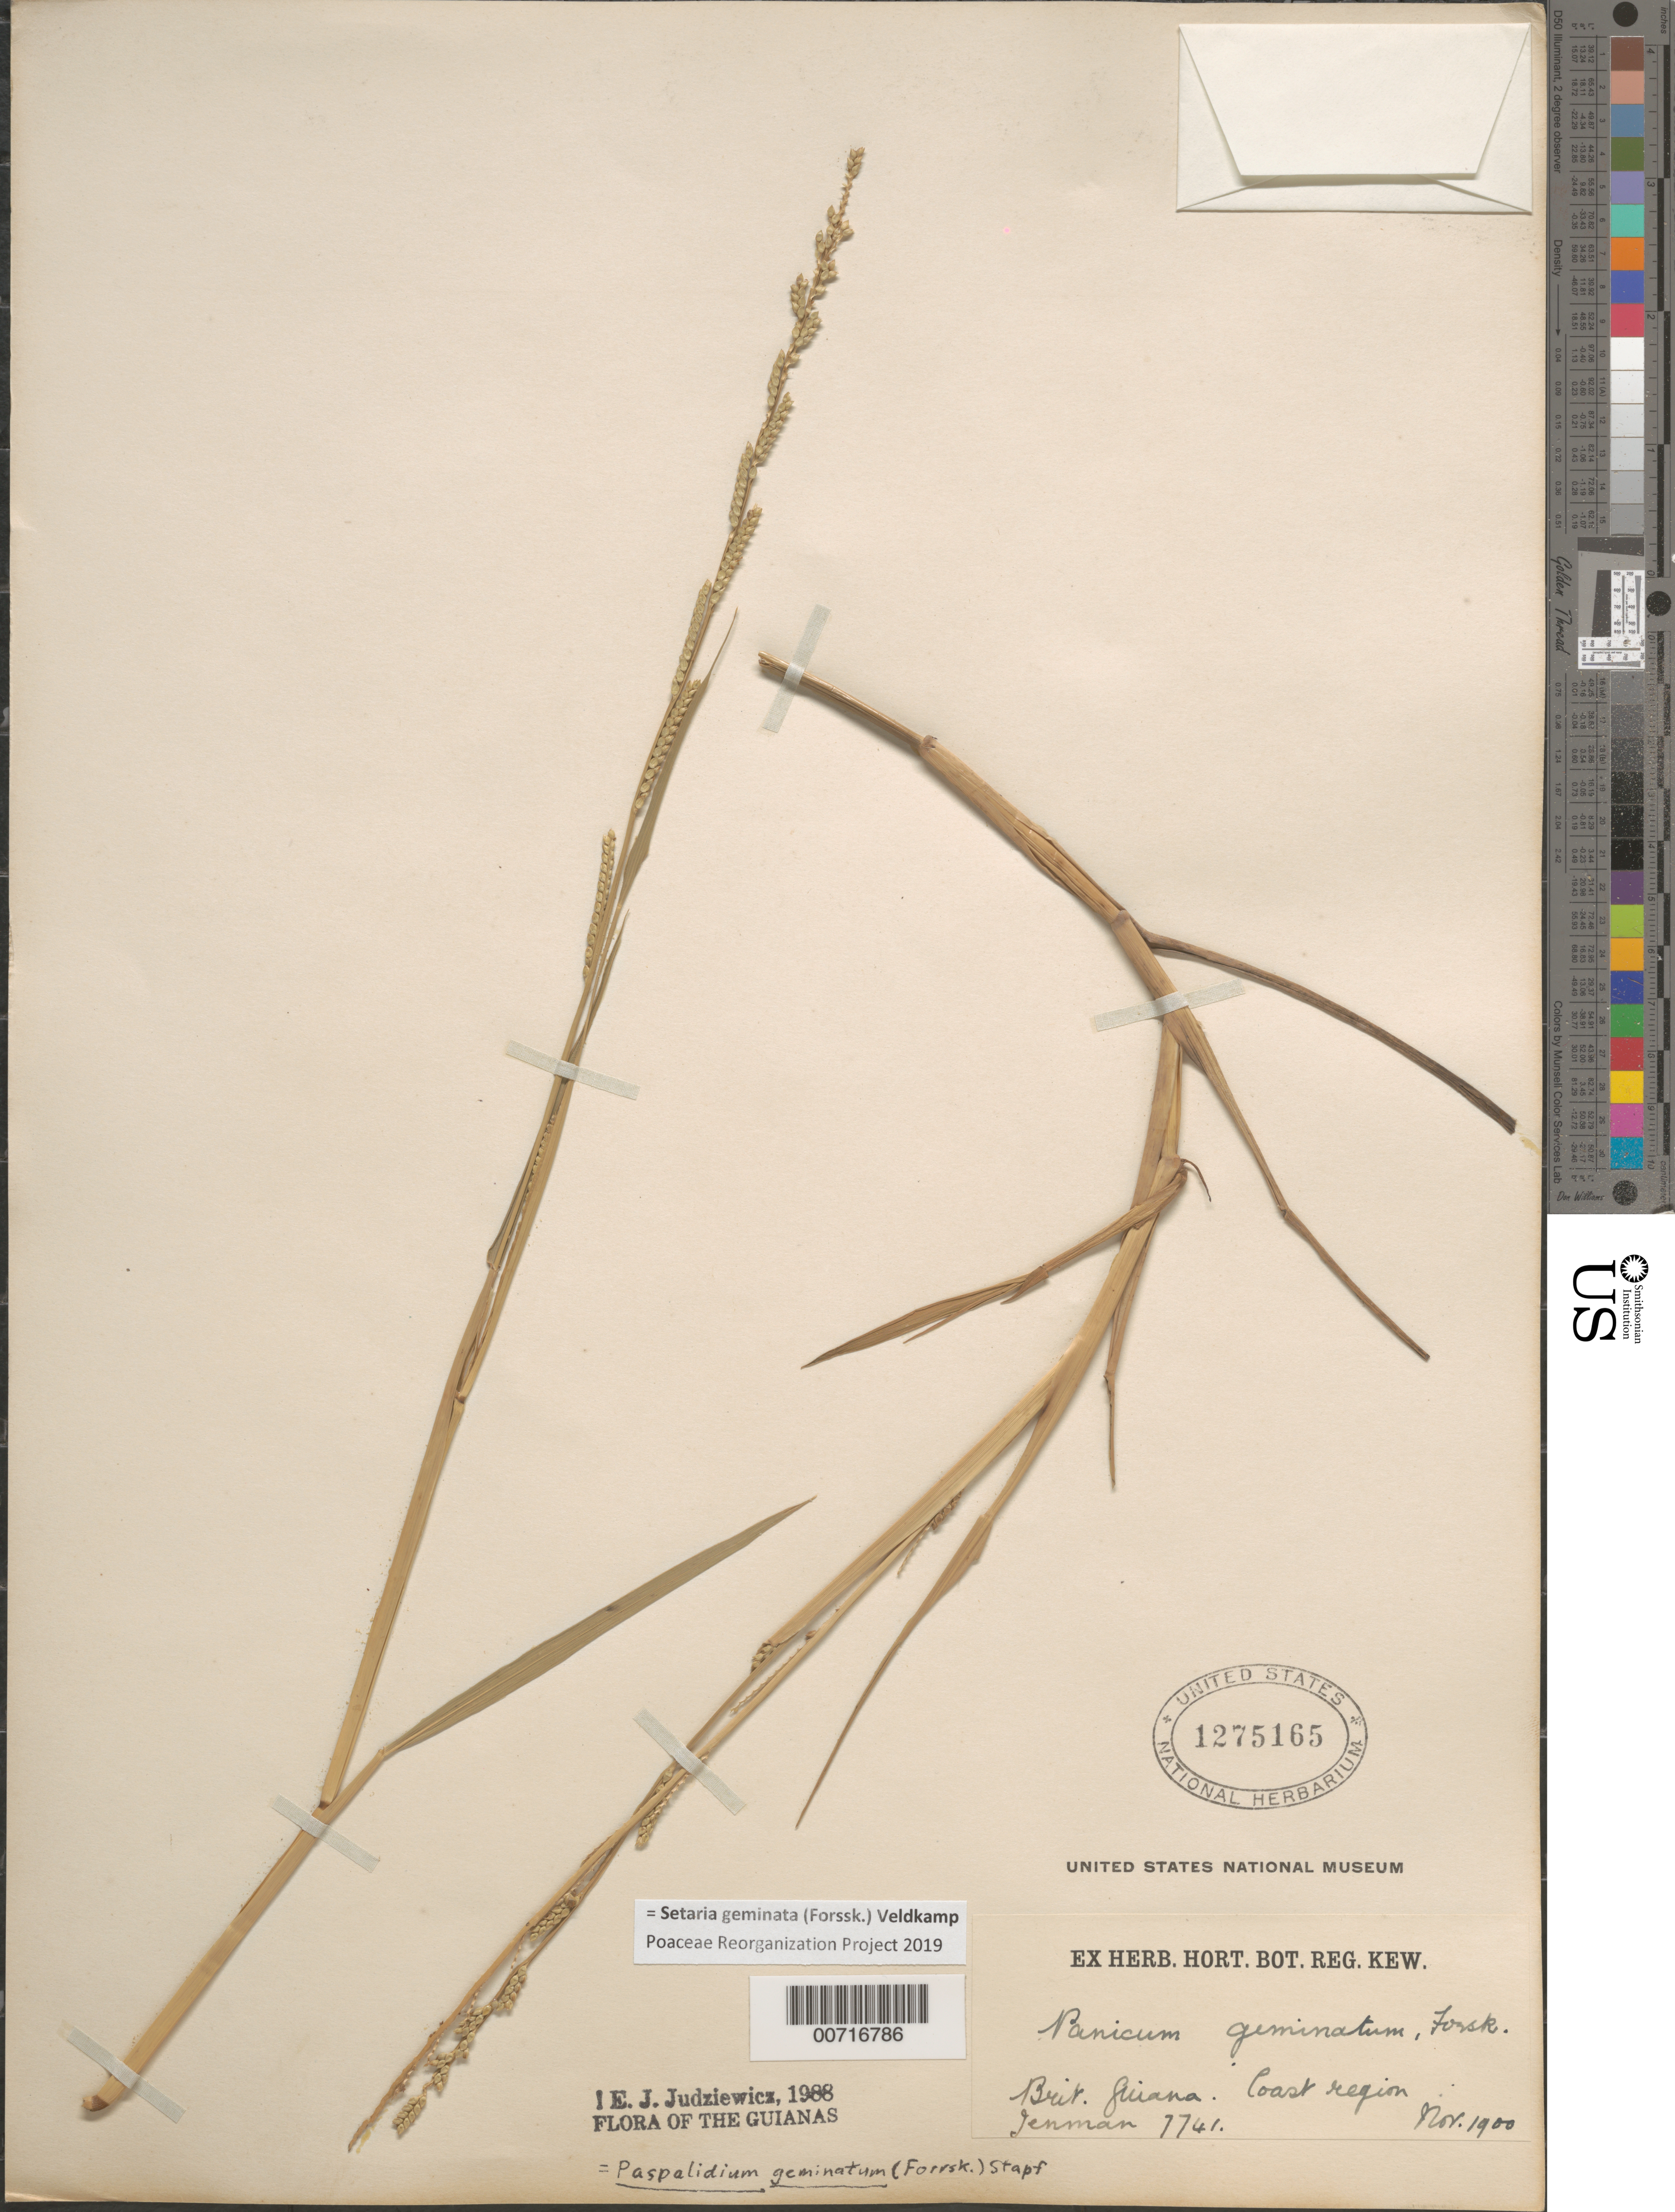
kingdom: Plantae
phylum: Tracheophyta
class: Liliopsida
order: Poales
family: Poaceae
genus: Setaria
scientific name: Setaria geminata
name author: (Forssk.) Veldkamp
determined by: Poaceae Reorganization Project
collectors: G. S. Jenman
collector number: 7741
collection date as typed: Nov-00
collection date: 2000-11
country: Guyana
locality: Coast Region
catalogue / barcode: US 1275165